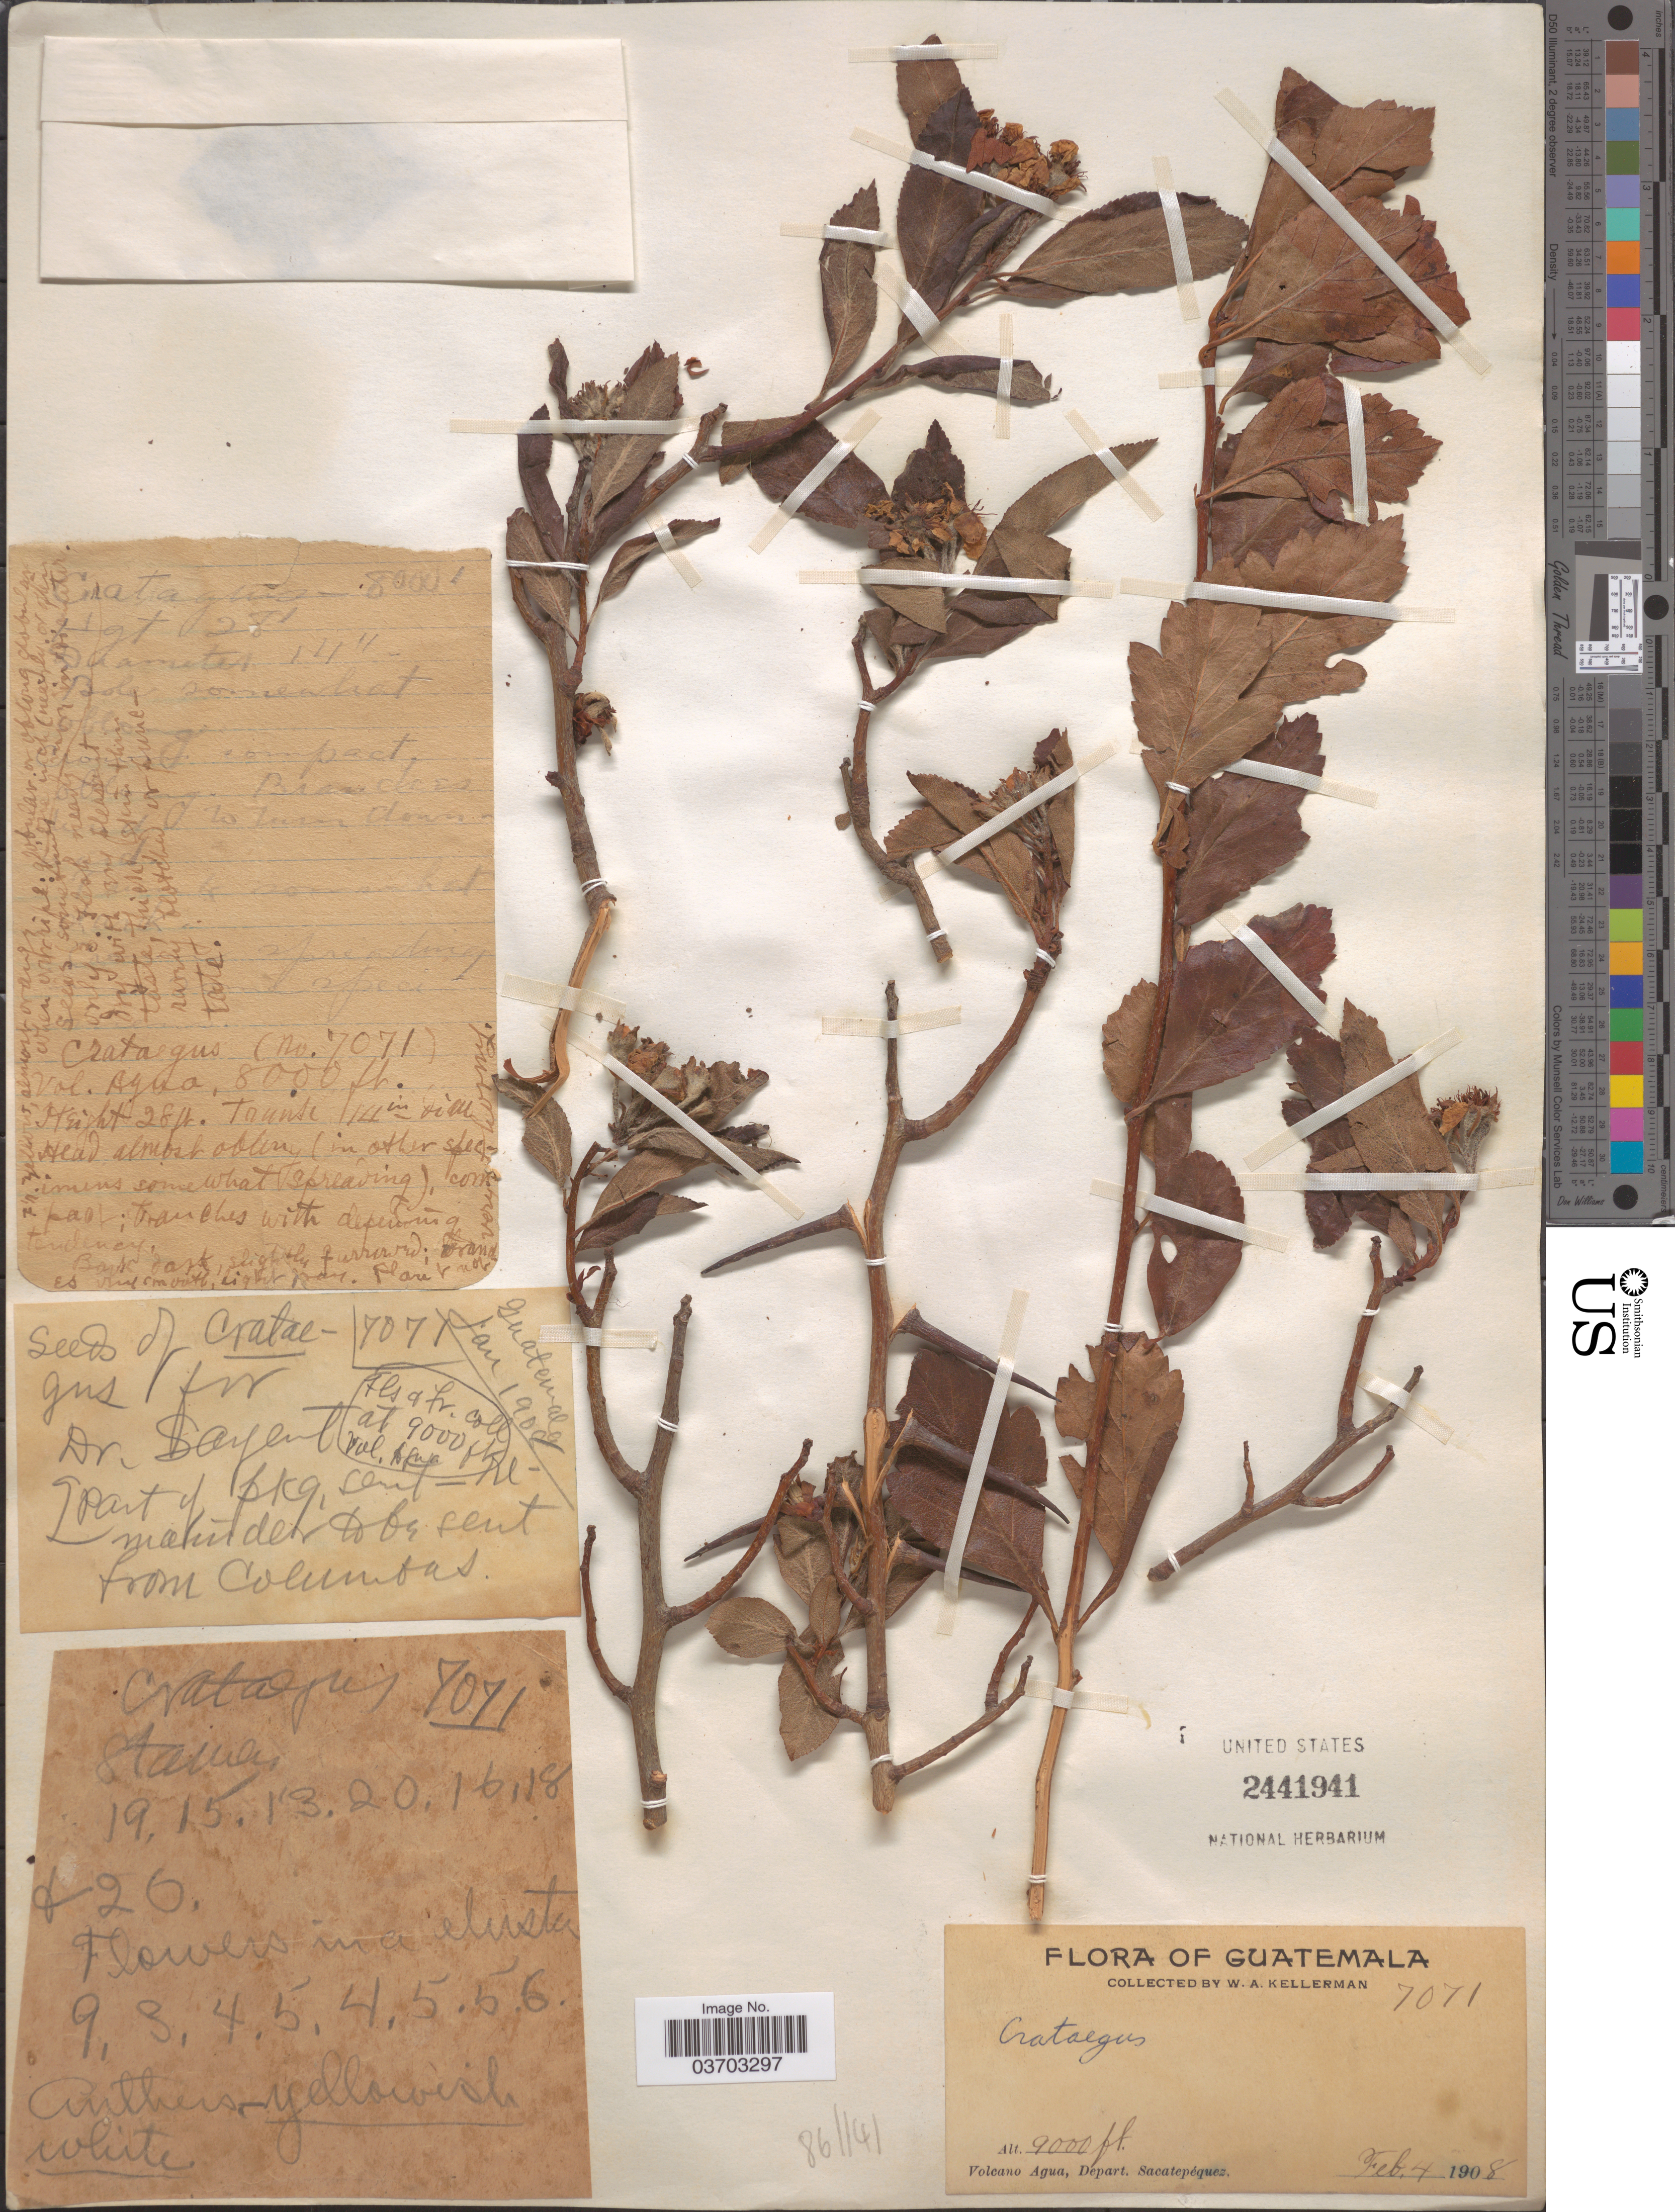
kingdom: Plantae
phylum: Tracheophyta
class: Magnoliopsida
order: Rosales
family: Rosaceae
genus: Crataegus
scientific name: Crataegus sp.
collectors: W. Kellerman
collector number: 7071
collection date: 1908-02-04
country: Guatemala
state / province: Sacatepequez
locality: Volcano Agua, Depart. Sacatepéquez.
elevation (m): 2743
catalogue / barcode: US 2441941